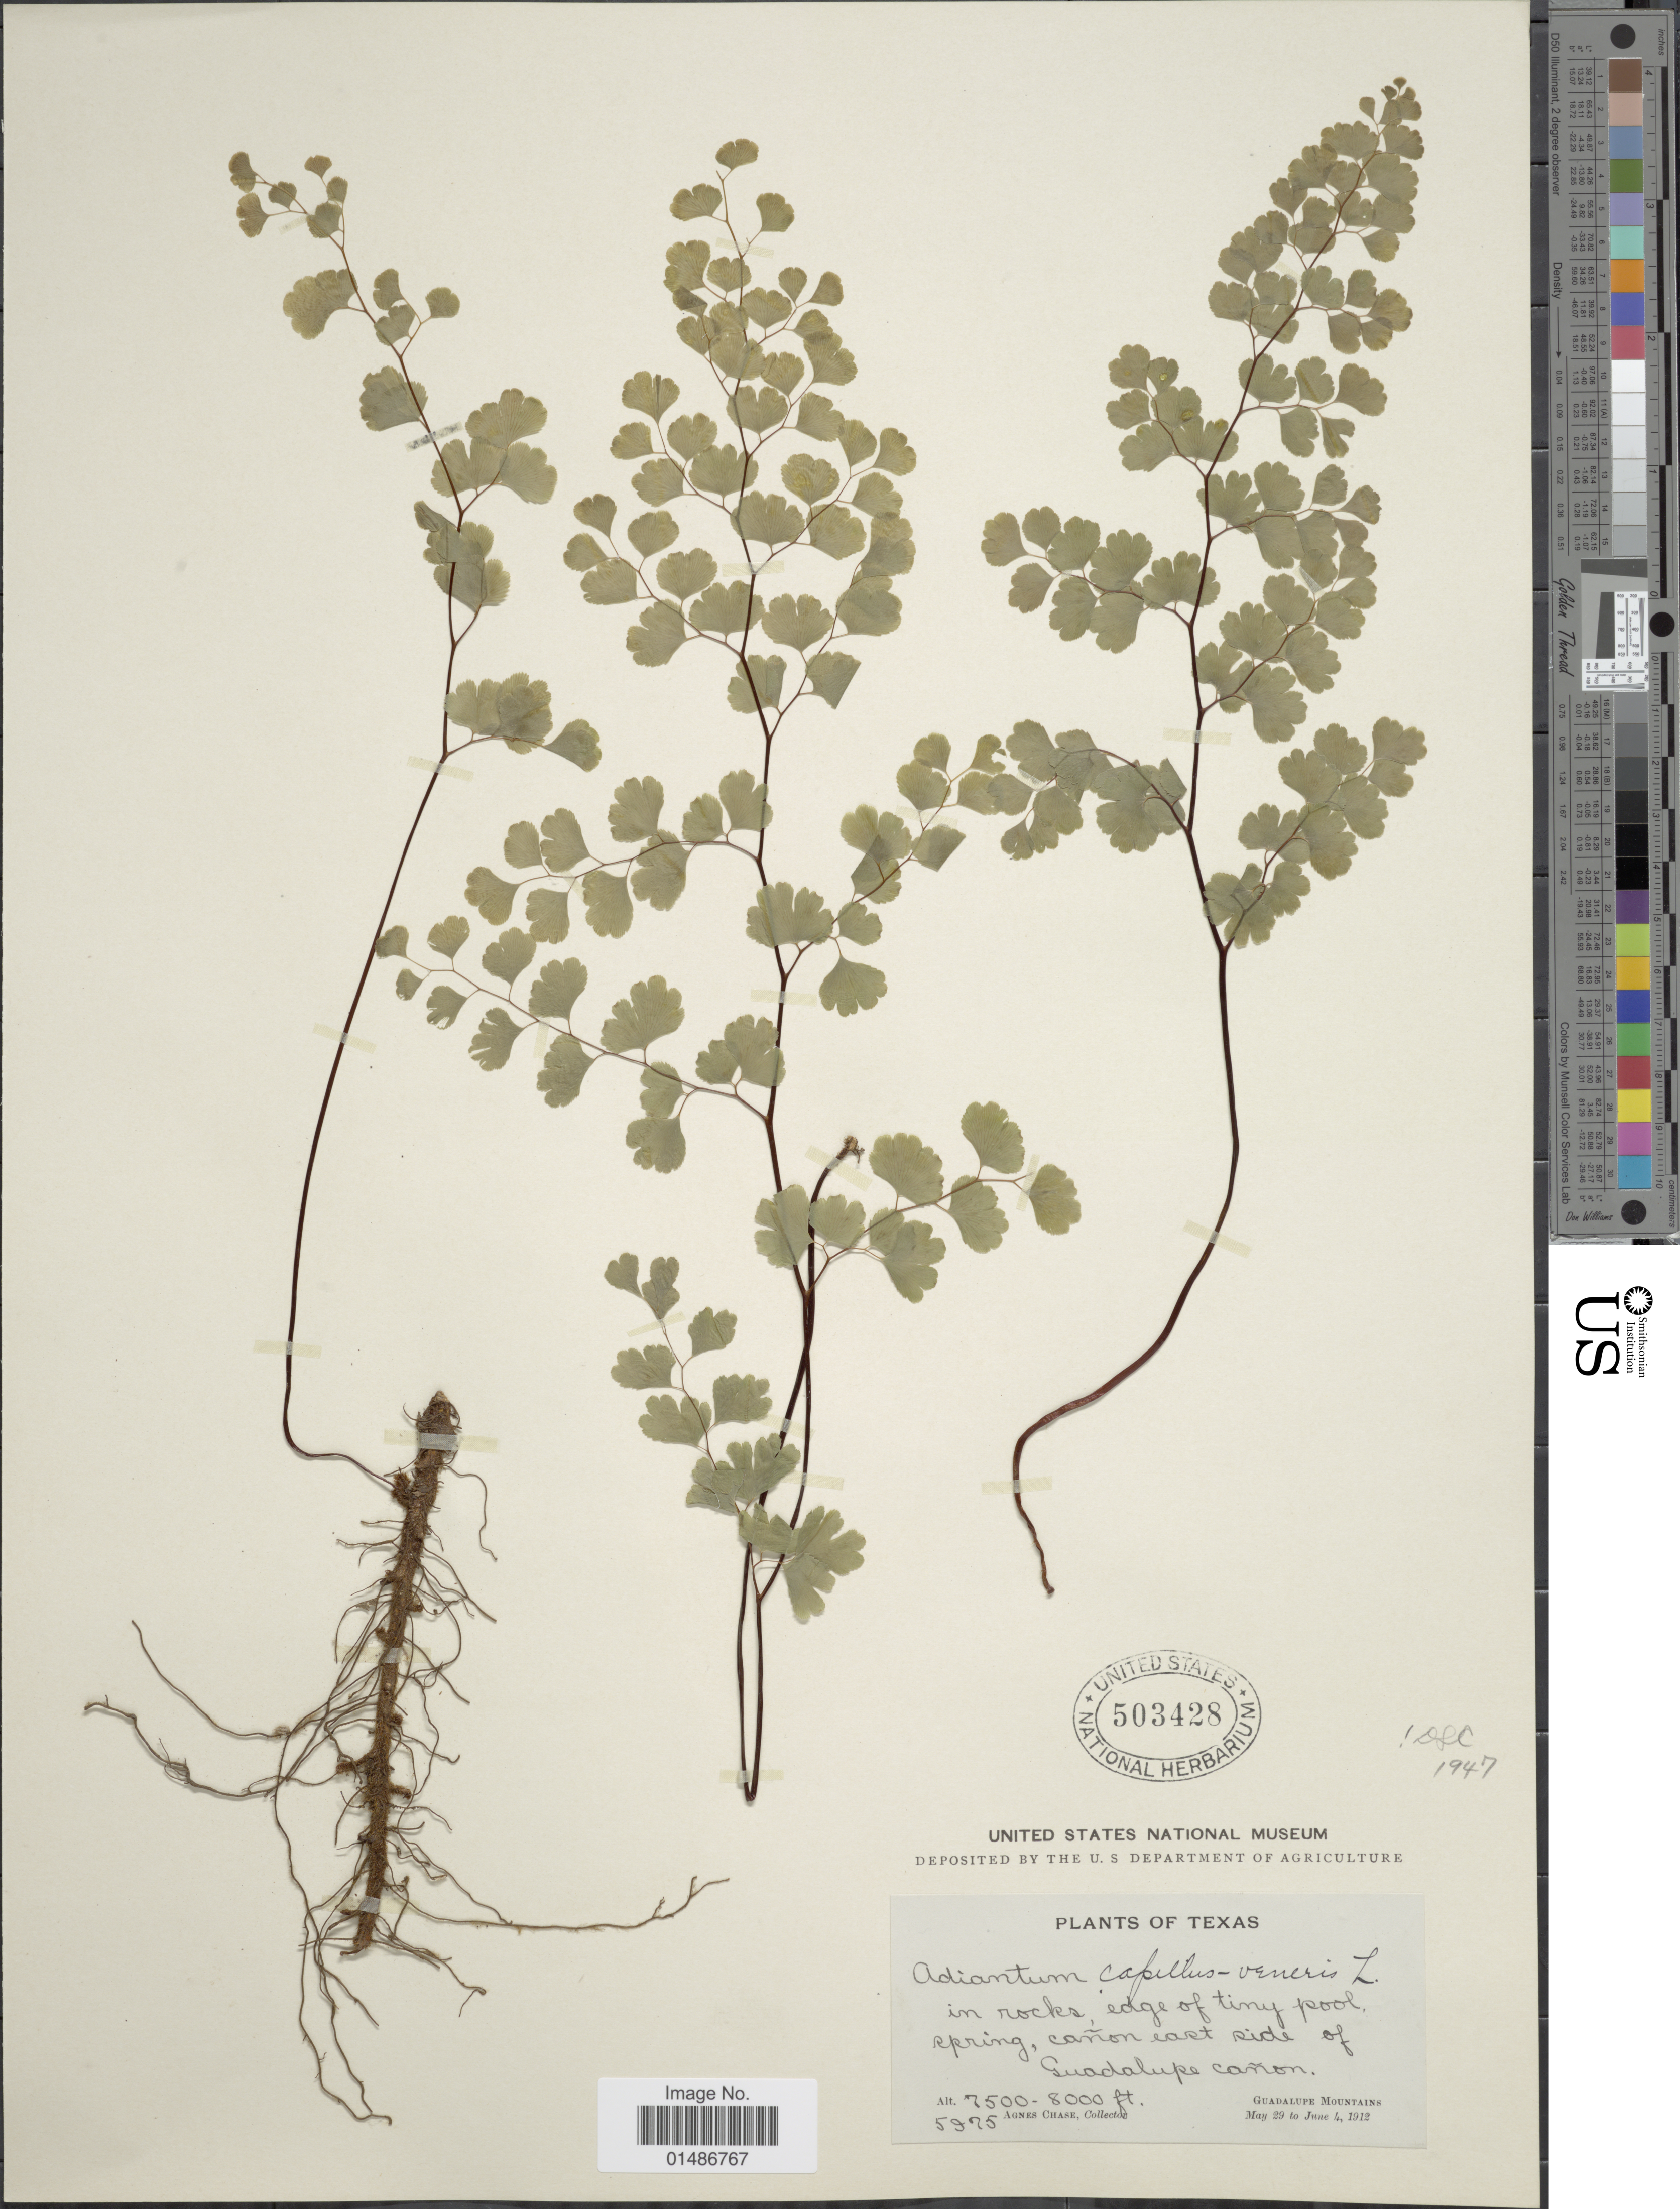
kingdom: Plantae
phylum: Tracheophyta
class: Polypodiopsida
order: Polypodiales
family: Pteridaceae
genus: Adiantum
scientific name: Adiantum capillus-veneris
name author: L.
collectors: A. Chase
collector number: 5975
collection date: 1912-05-29/1912-06-04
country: United States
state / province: Texas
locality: In rocks edge of tiny pool spring, cañon east side of Guadalupe cañon, Guadalupe Mountains.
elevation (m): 2286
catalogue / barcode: US 503428